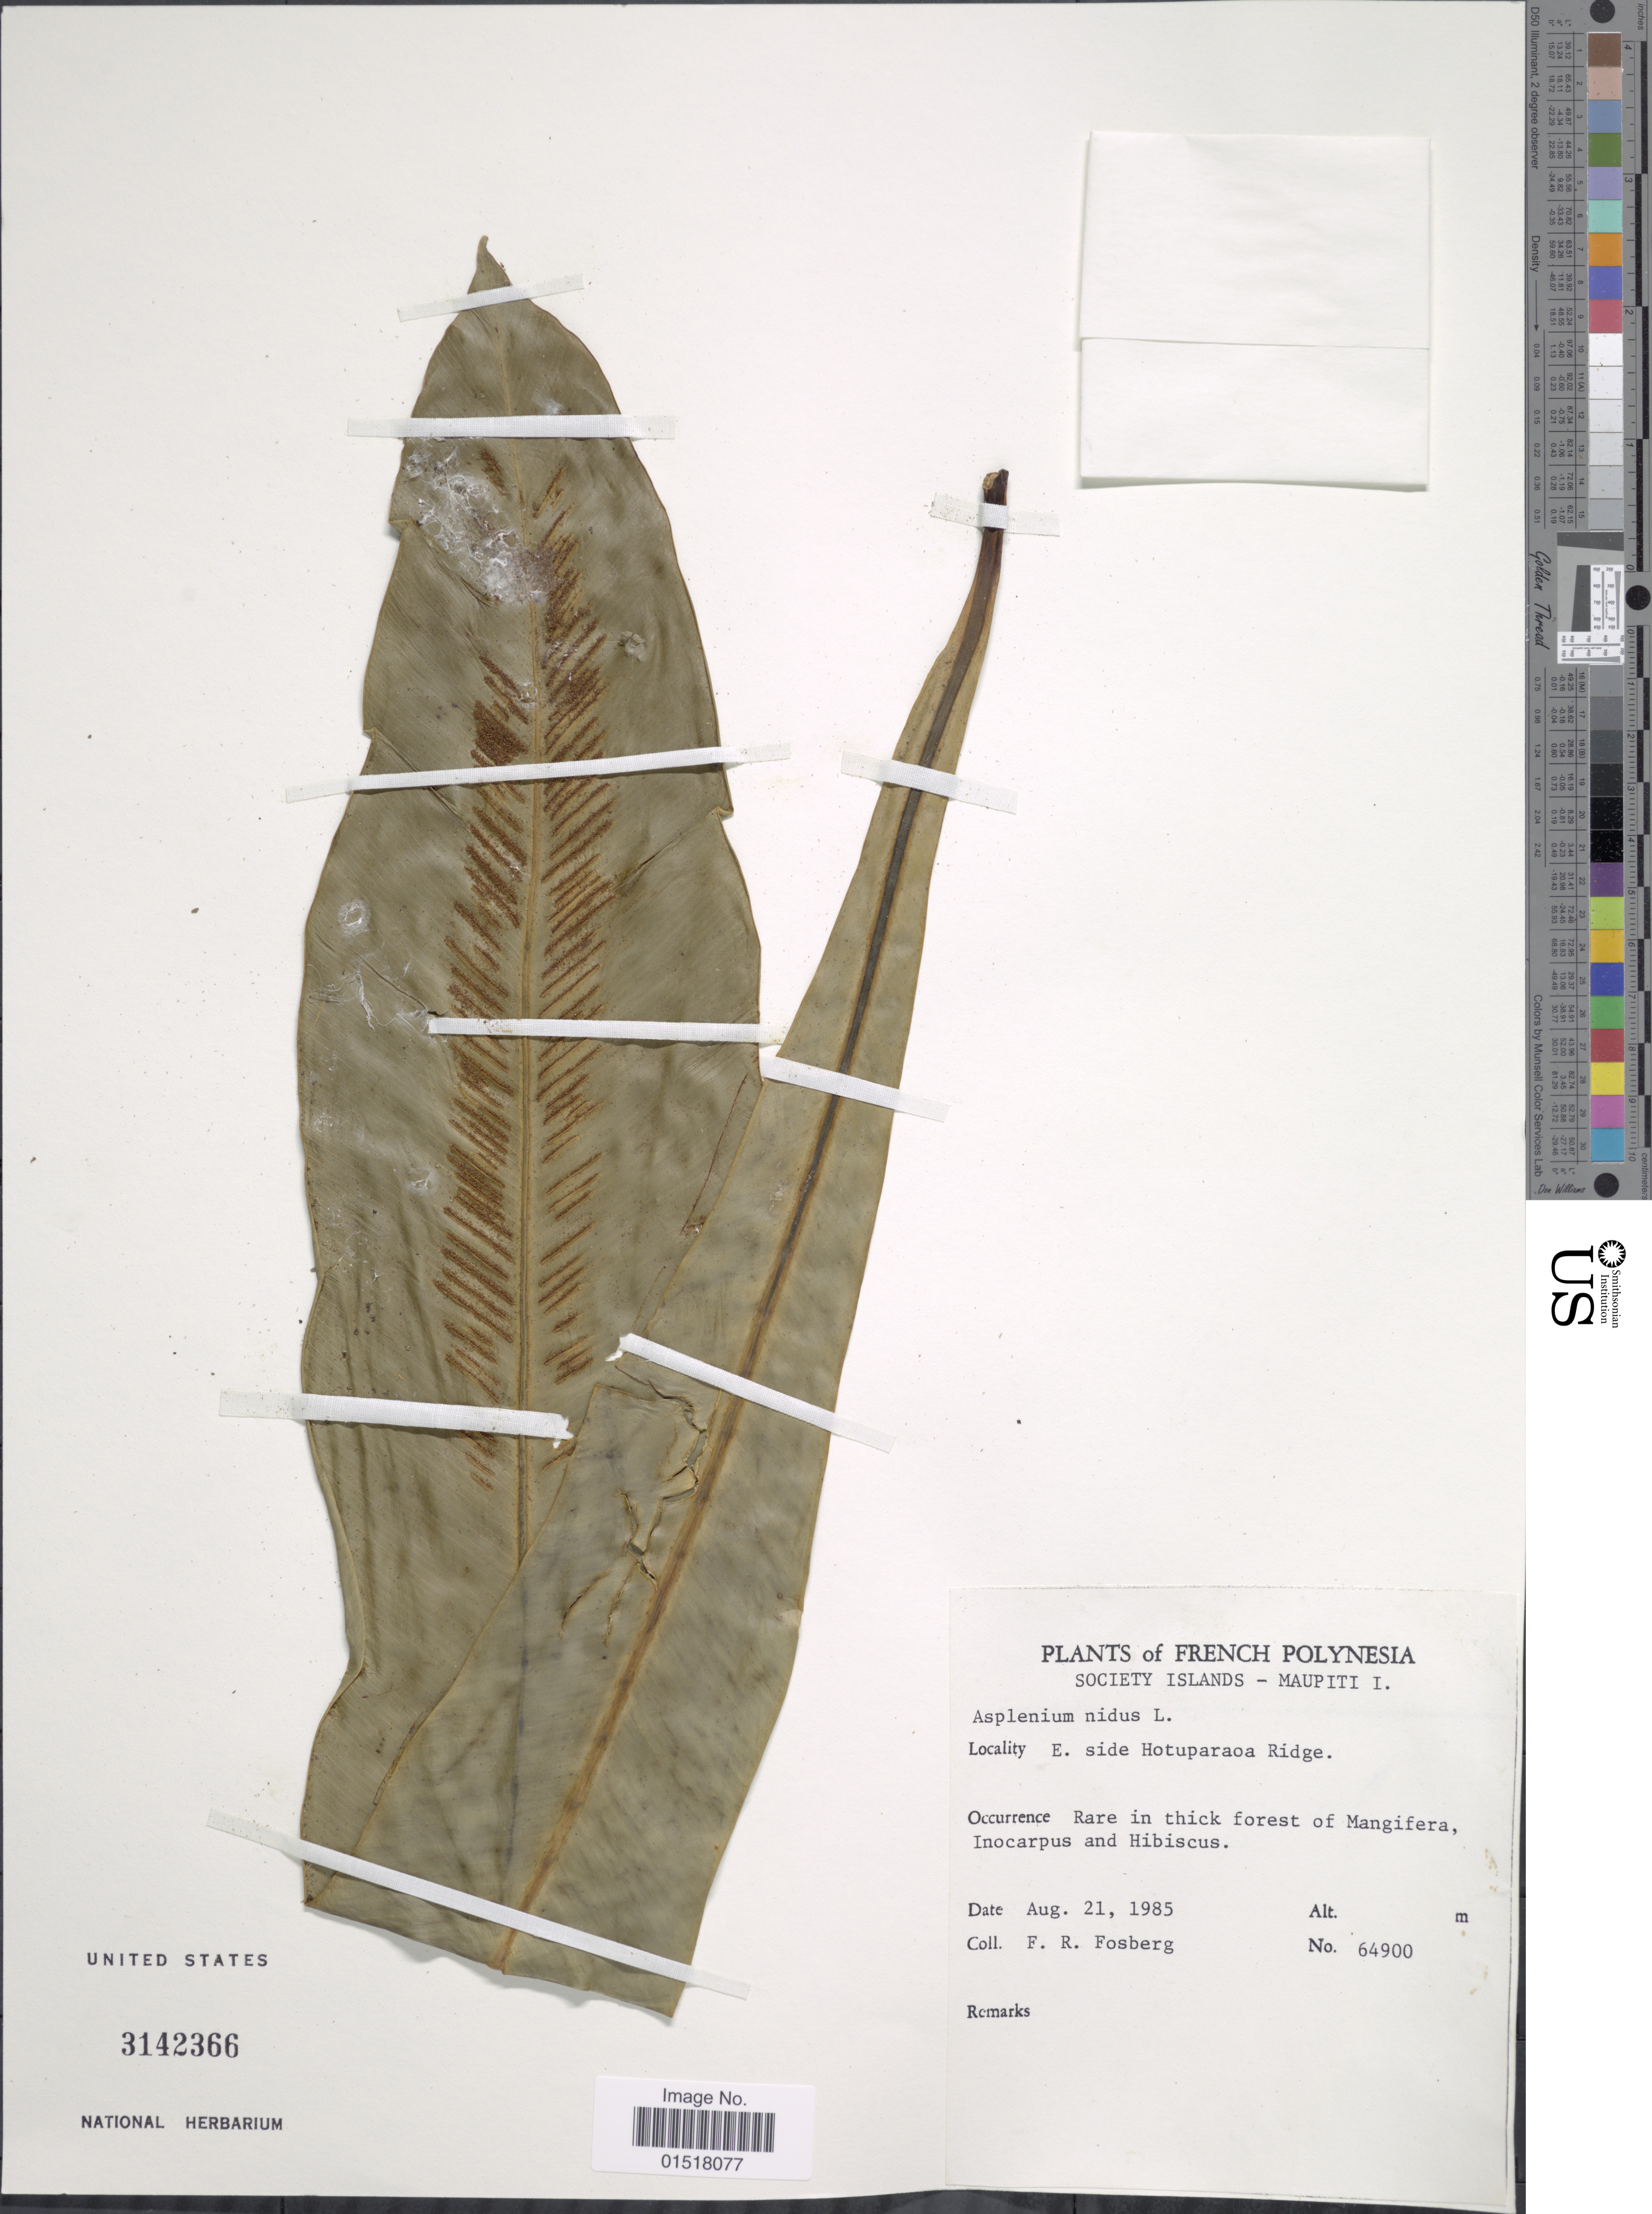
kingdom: Plantae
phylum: Tracheophyta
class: Polypodiopsida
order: Polypodiales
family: Aspleniaceae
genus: Asplenium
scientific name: Asplenium nidus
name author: L.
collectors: F. R. Fosberg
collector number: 64900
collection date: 1985-08-21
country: French Polynesia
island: Maupiti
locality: Society Islands - Maupiti I. E. side Hotuparaoa Ridge.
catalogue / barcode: US 3142366